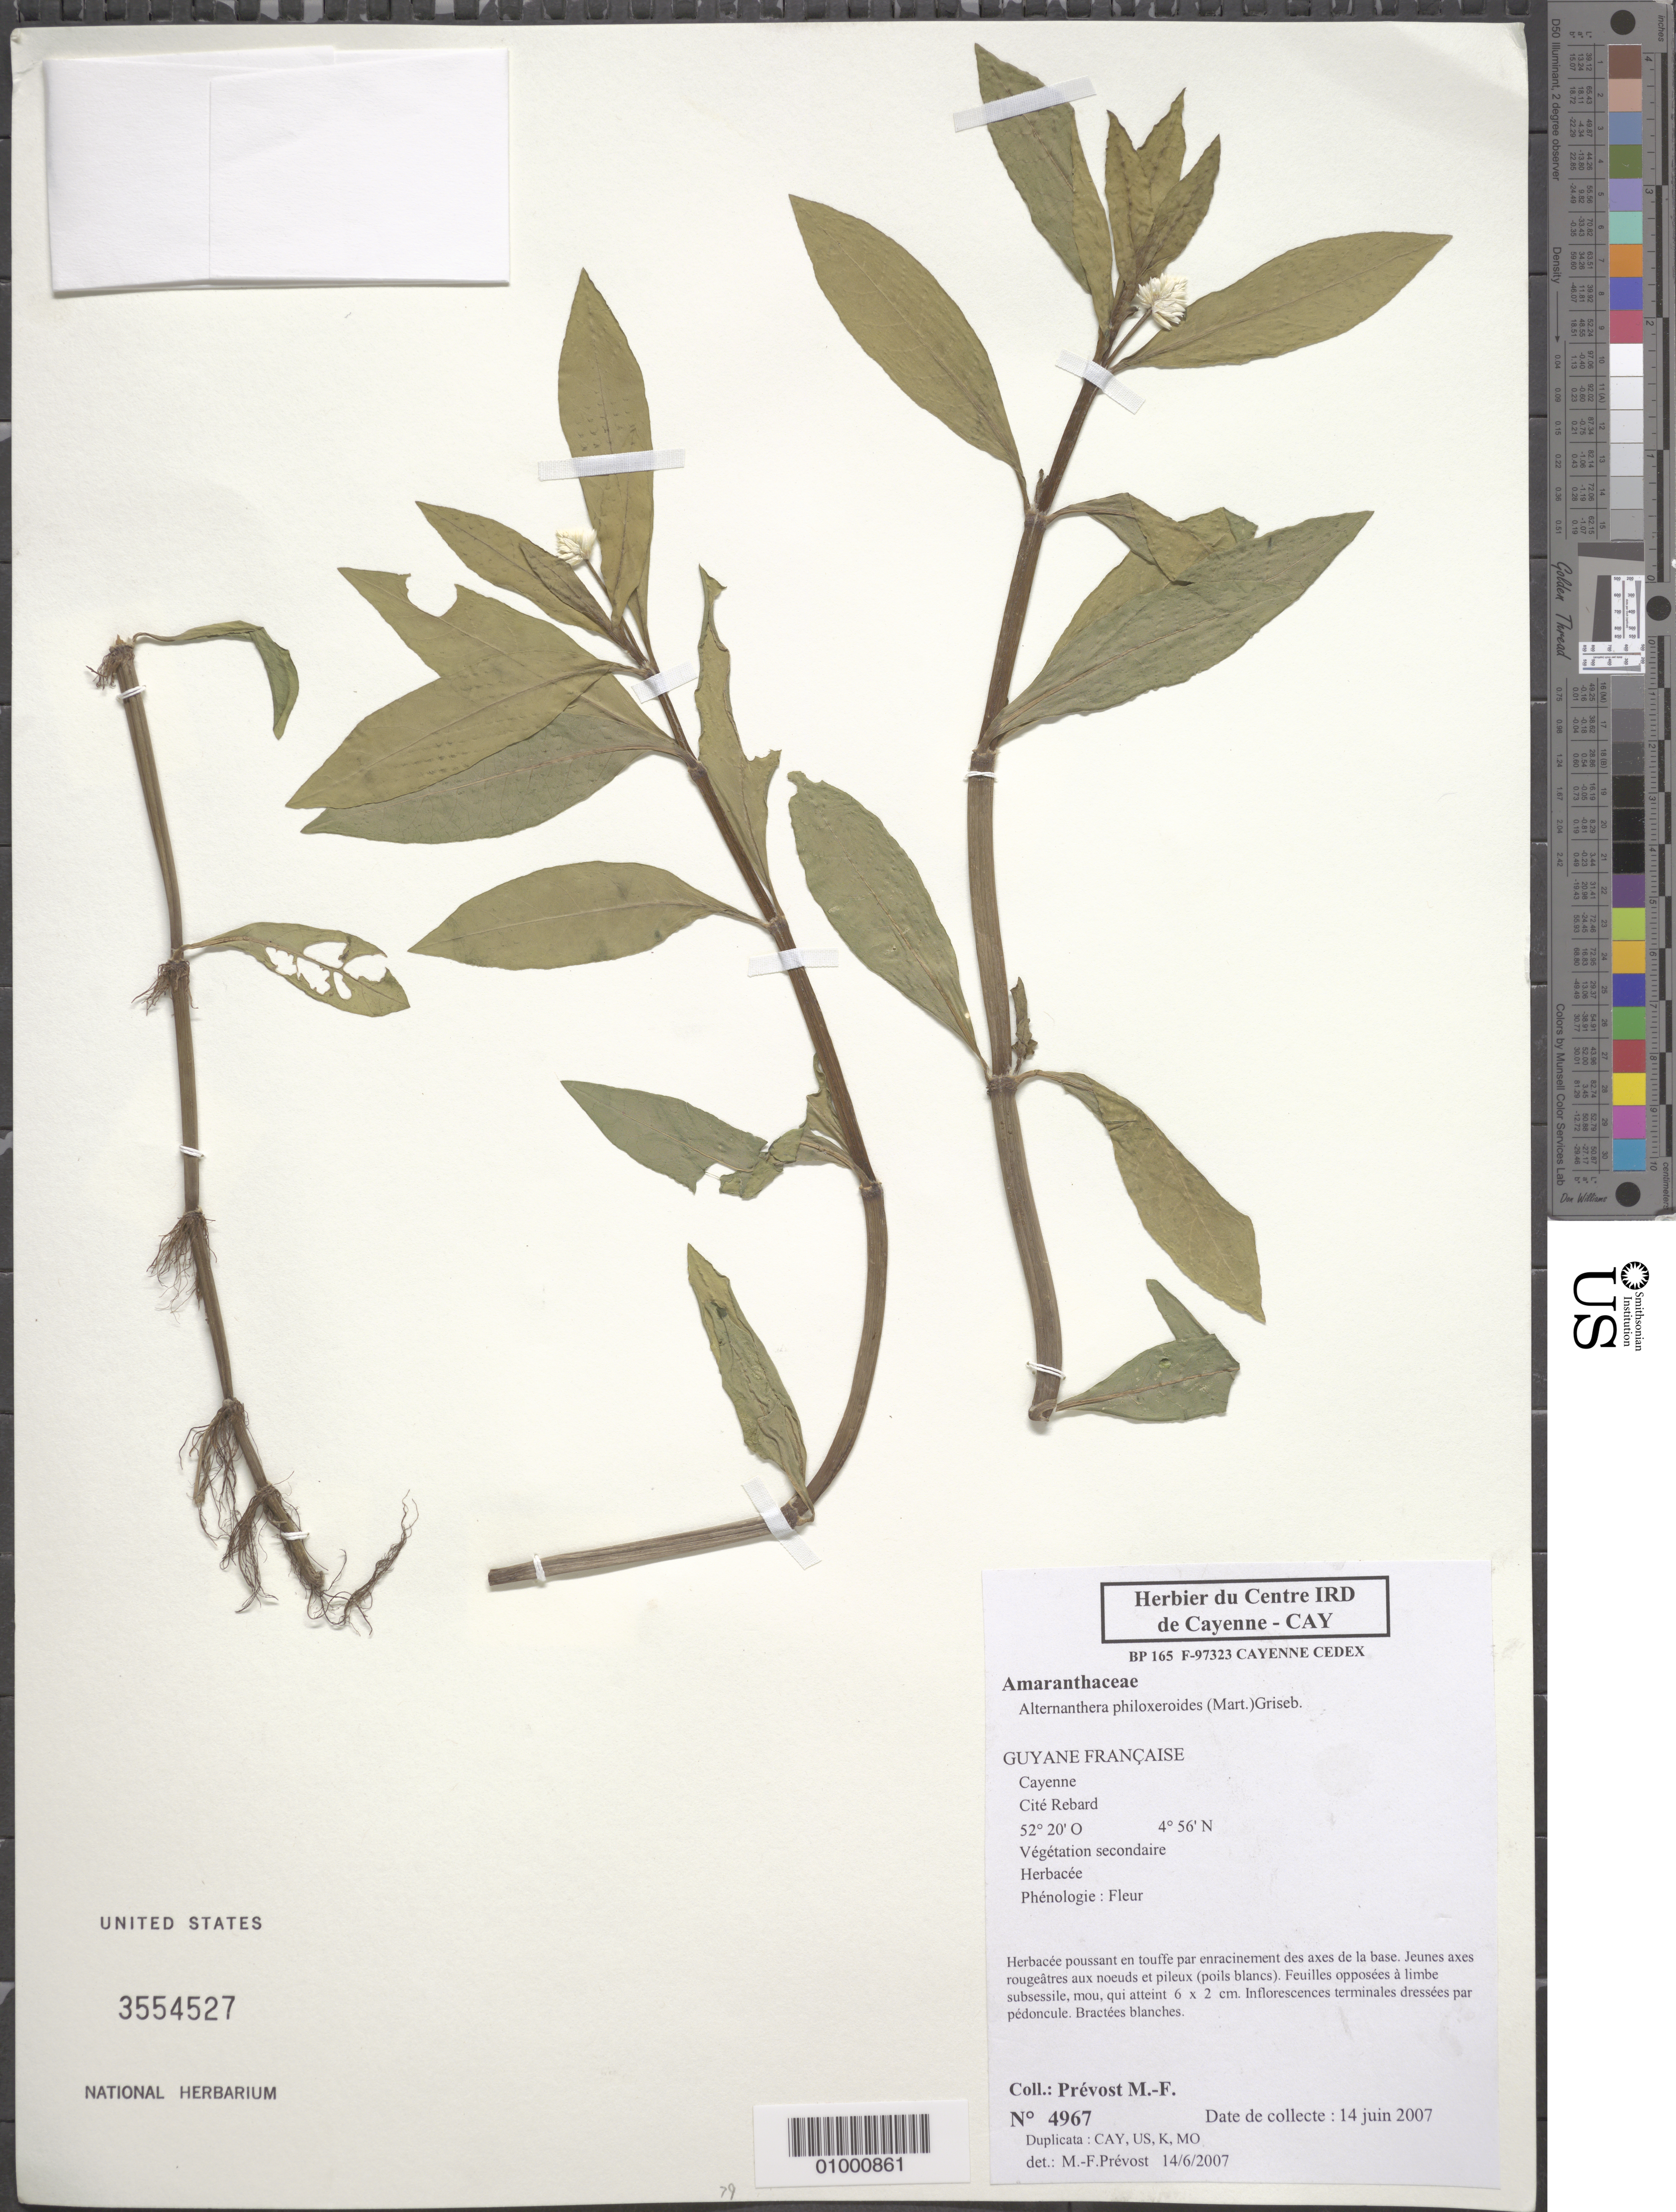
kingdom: Plantae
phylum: Tracheophyta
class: Magnoliopsida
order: Caryophyllales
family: Amaranthaceae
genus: Alternanthera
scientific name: Alternanthera philoxeroides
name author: (Mart.) Griseb.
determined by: Prévost, M.-F.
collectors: M.-F. Prévost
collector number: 4967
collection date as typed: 14-Jun-07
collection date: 2007-06-14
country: French Guiana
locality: Cayenne, Cité Rebard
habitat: Vegetation secondaire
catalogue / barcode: US 3554527